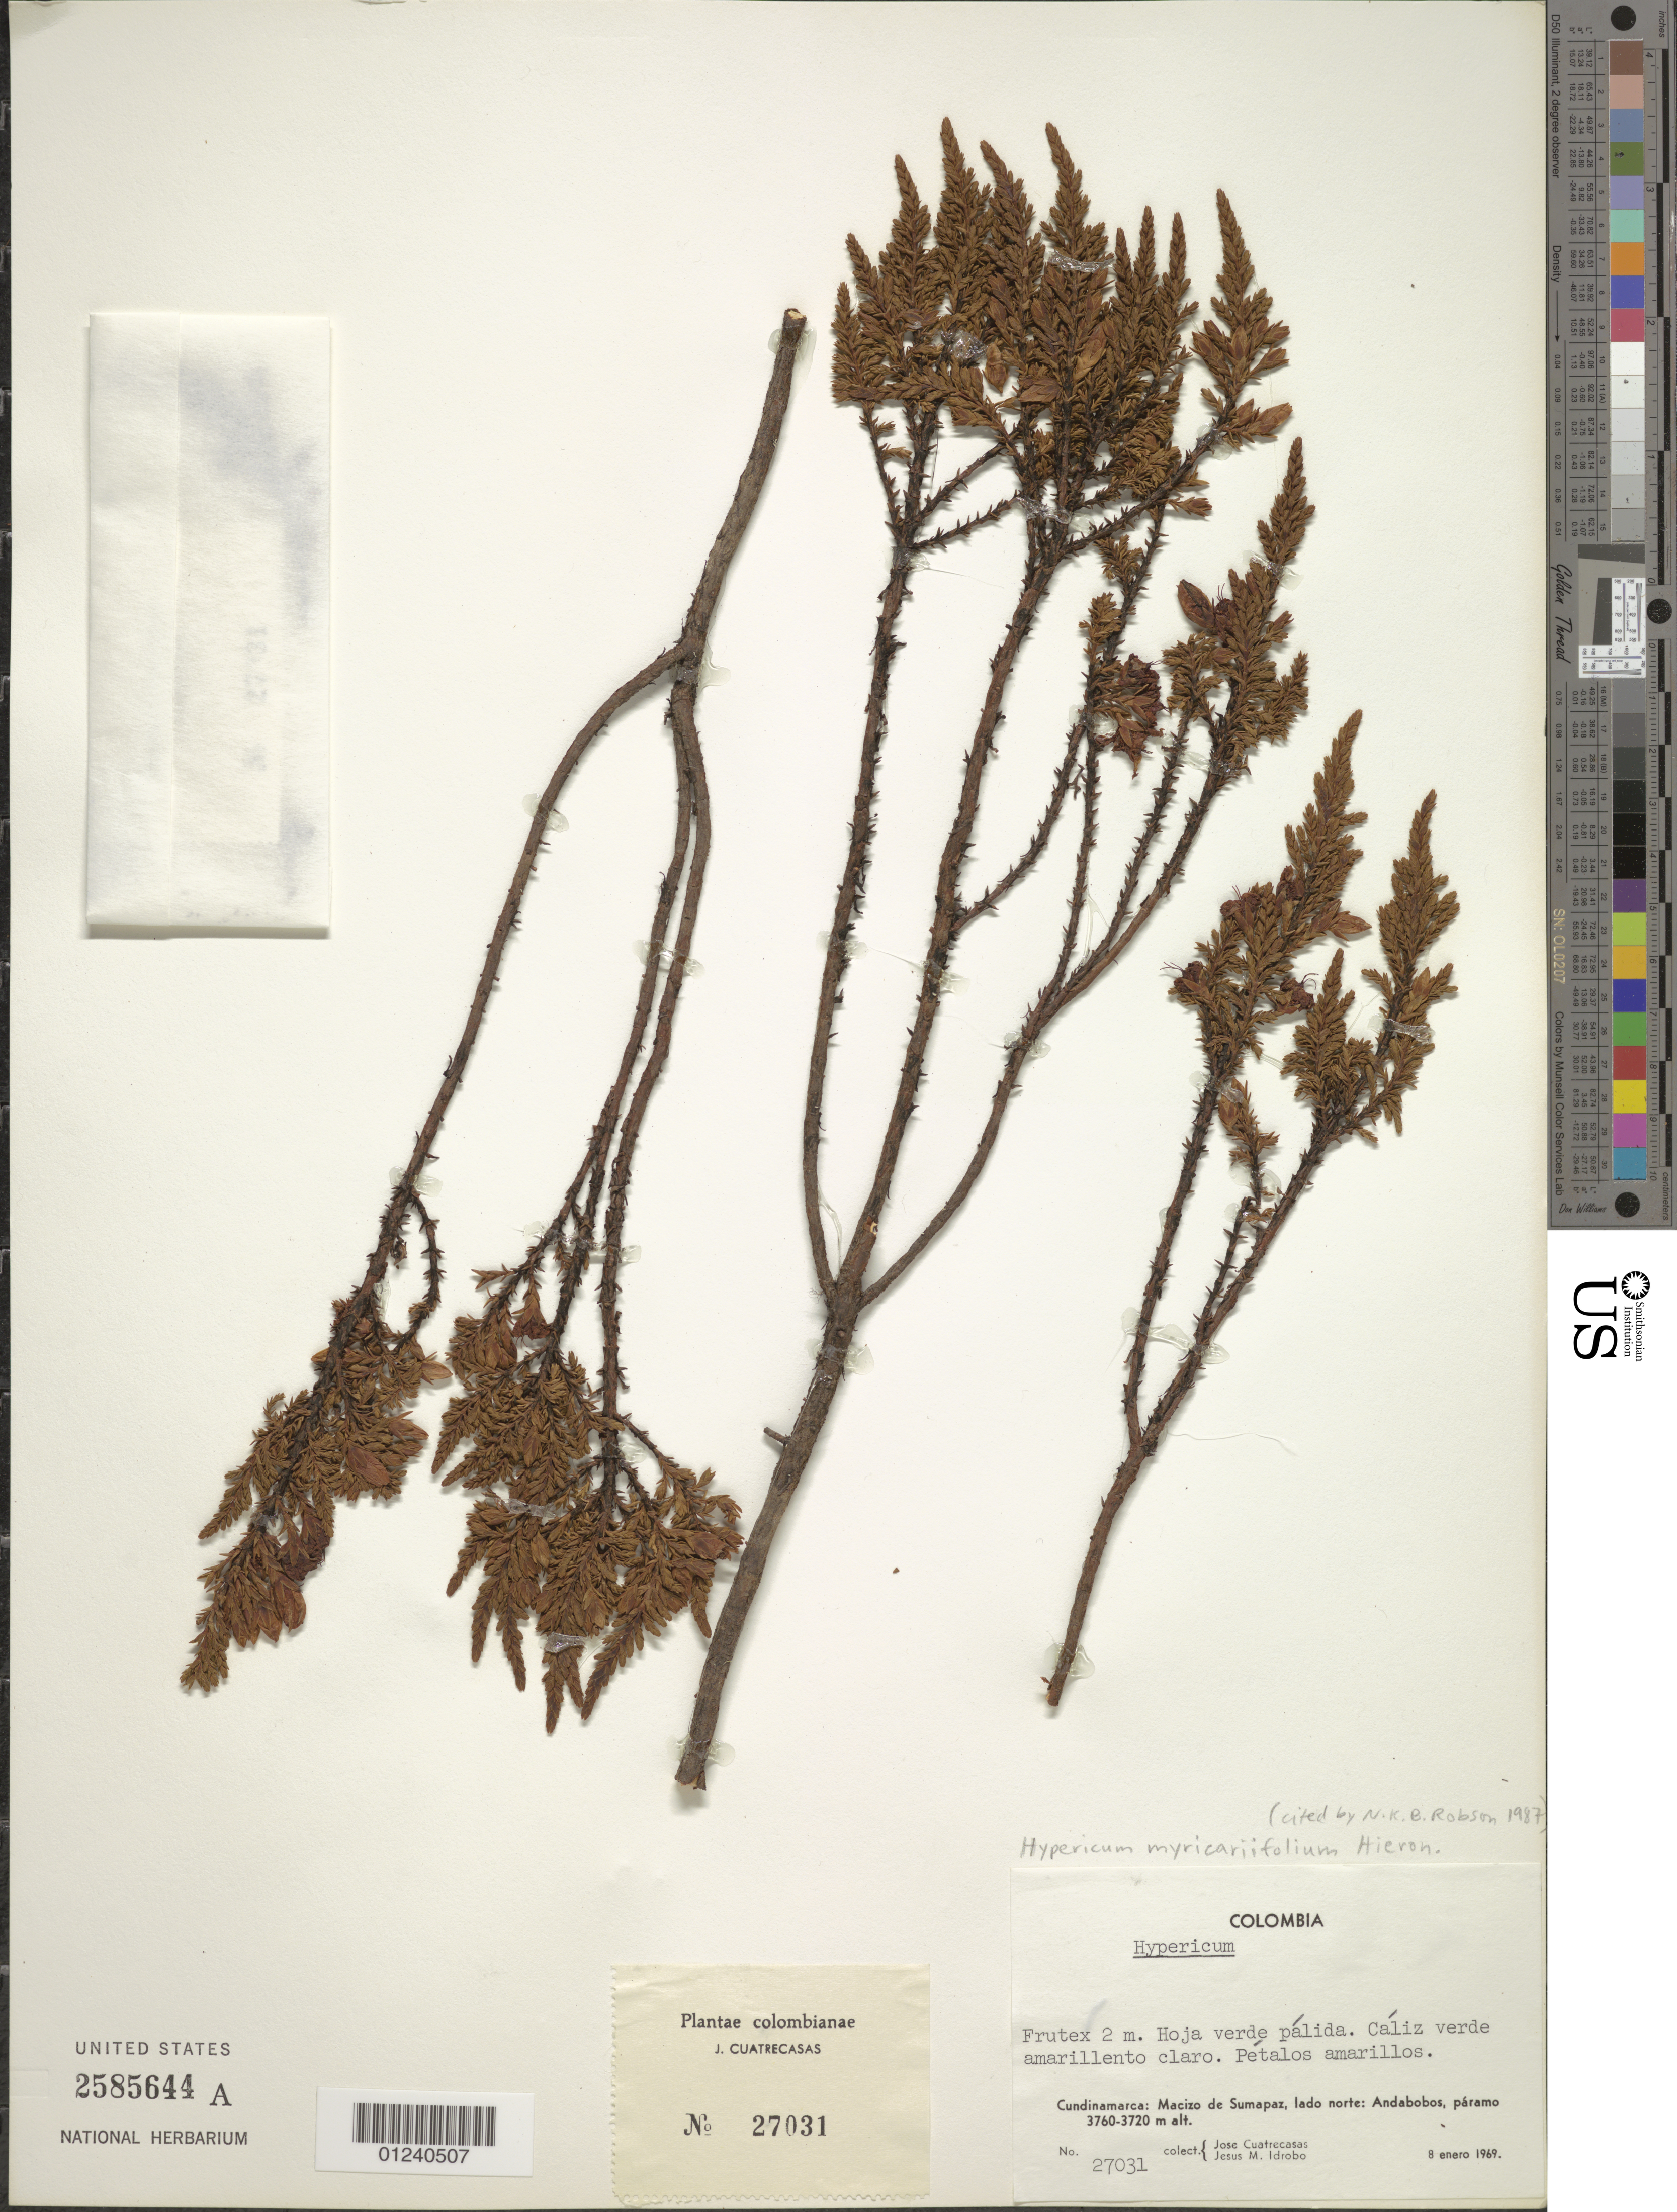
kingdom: Plantae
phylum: Tracheophyta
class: Magnoliopsida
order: Malpighiales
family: Hypericaceae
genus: Hypericum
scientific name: Hypericum myricariifolium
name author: Hieron.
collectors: J. Cuatrecasas & J. M. Idrobo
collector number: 27031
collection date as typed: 8-Jan-69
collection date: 1969-01-08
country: Colombia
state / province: Cundinamarca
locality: Macizo de Sumapaz, lado norte. Andabobos.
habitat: Paramo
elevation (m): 3720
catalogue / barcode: US 2585644A